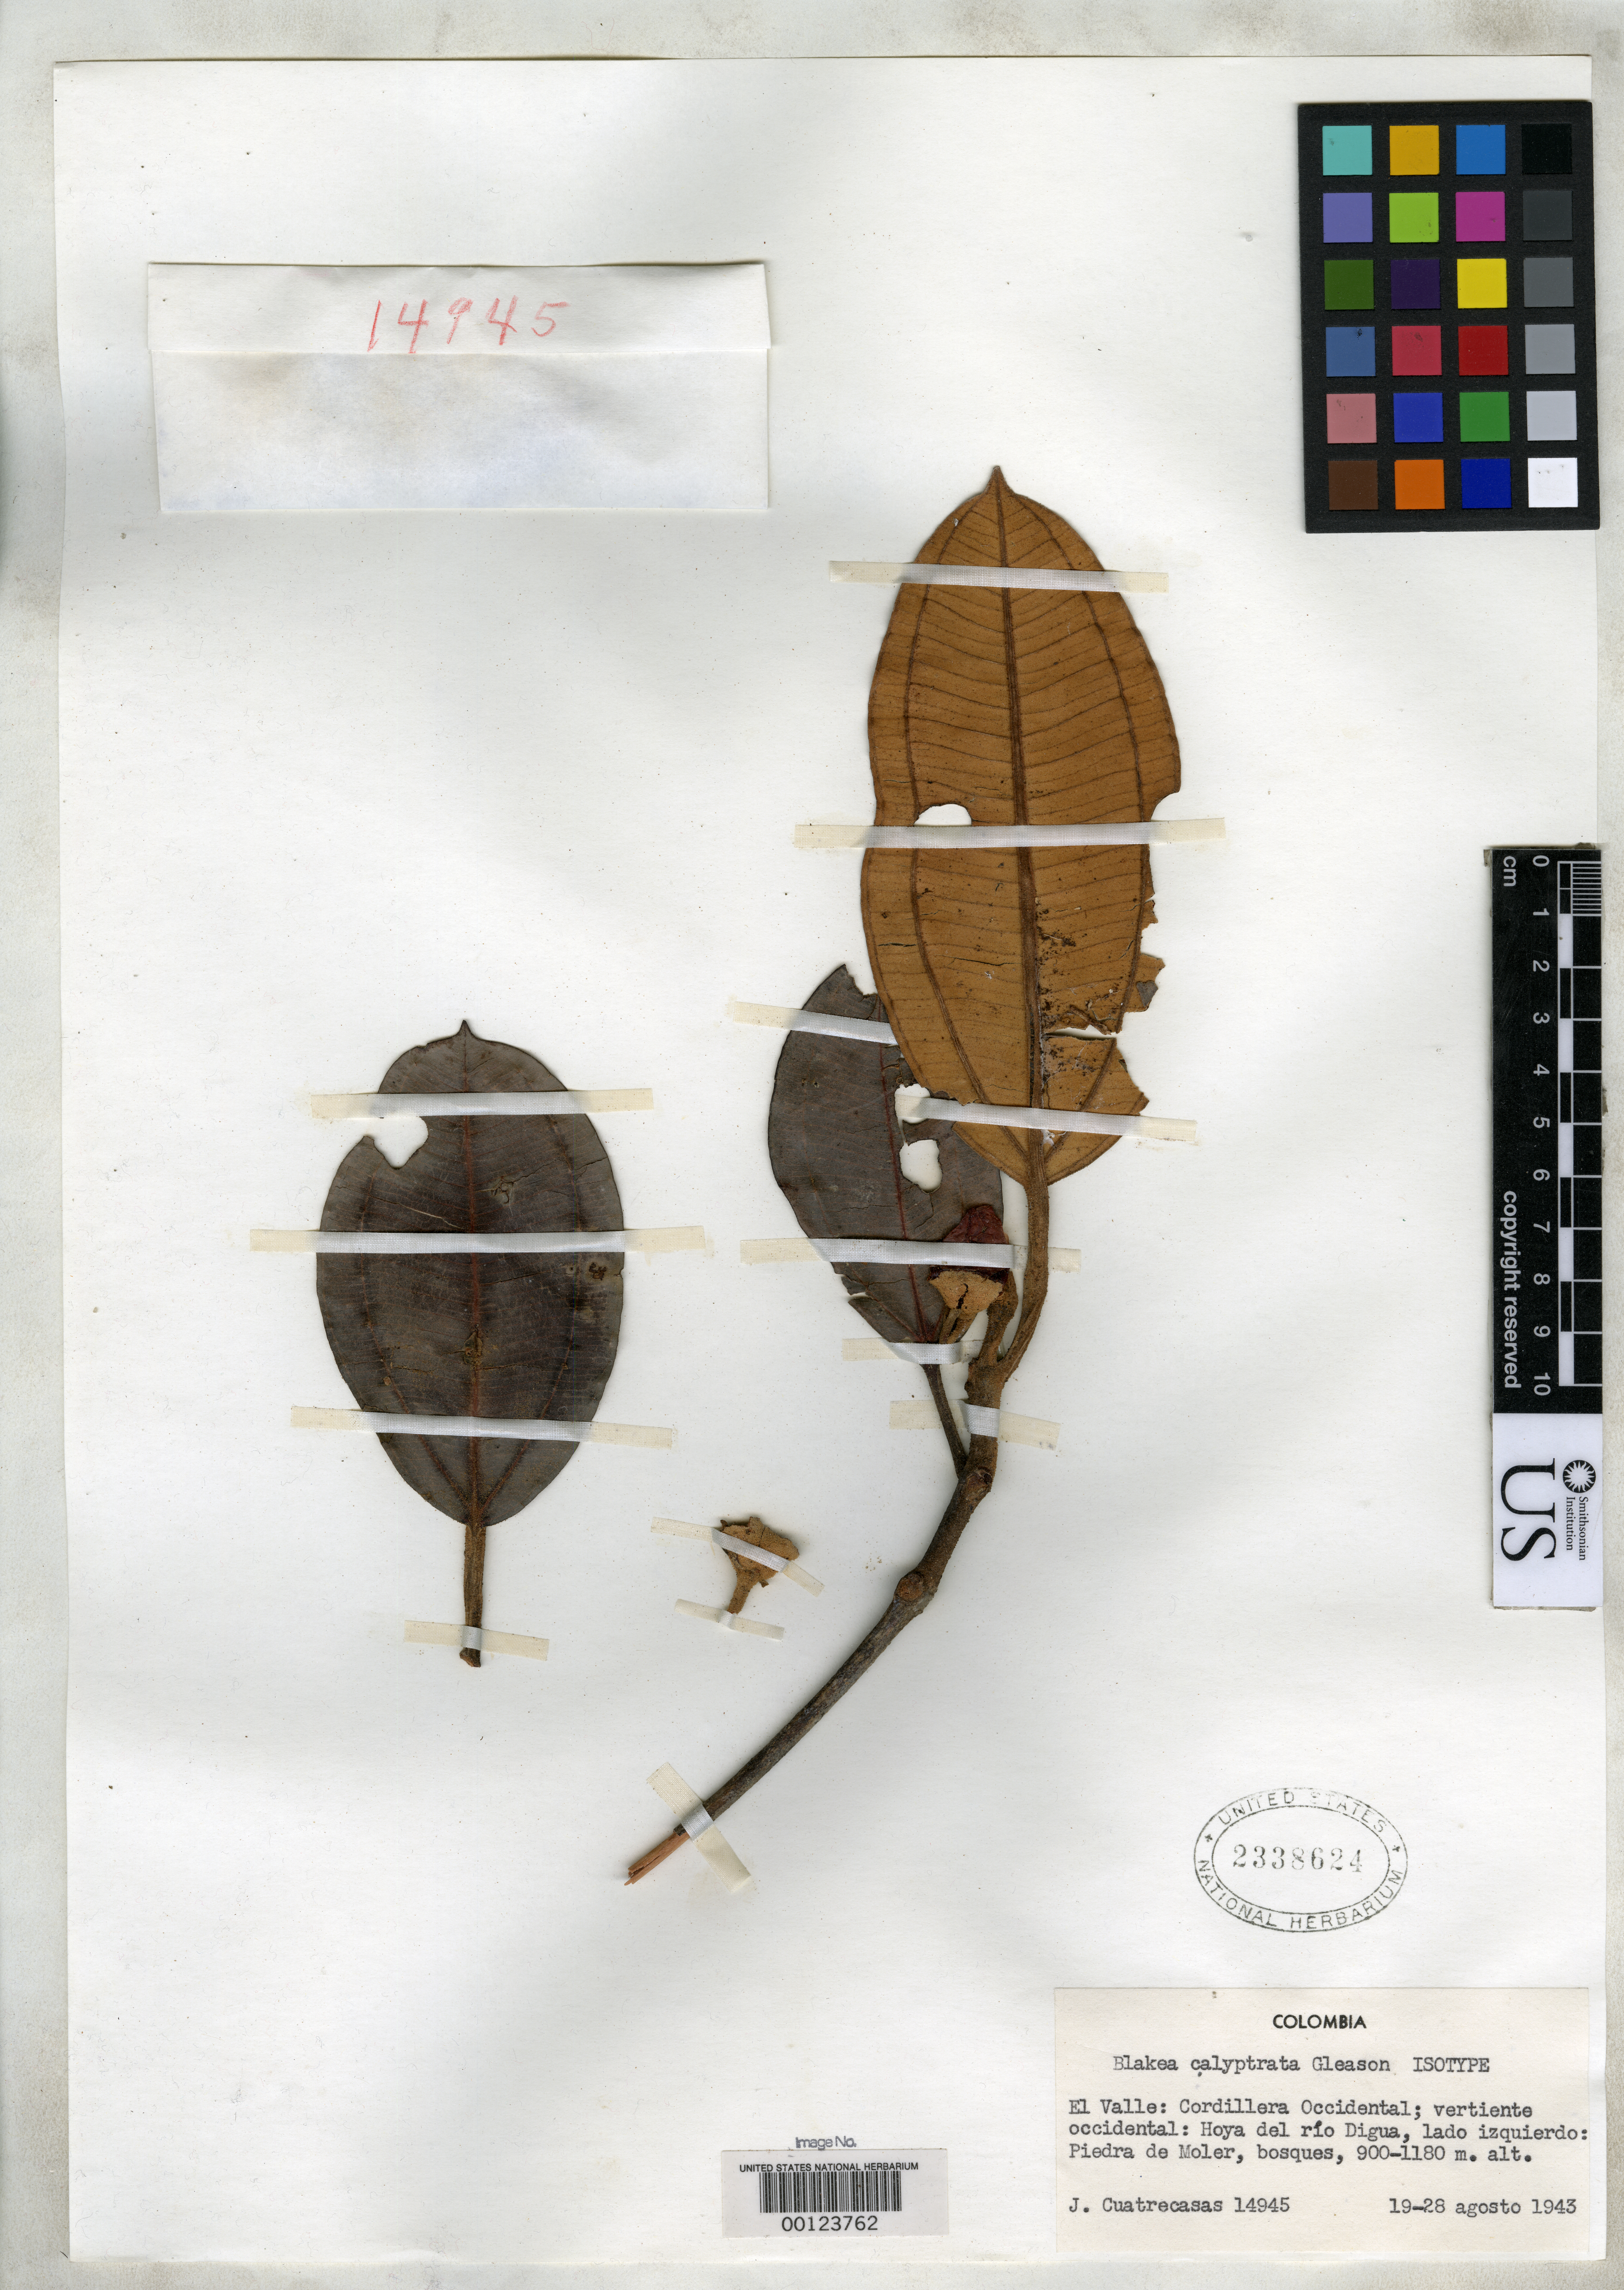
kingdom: Plantae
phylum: Tracheophyta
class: Magnoliopsida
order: Myrtales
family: Melastomataceae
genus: Blakea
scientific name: Blakea calyptrata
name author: Gleason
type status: Isotype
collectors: J. Cuatrecasas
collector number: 14945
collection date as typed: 19 Aug 1943 to 28 Aug 1943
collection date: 1943-08-19/1943-08-28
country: Colombia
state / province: Valle del Cauca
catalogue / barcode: US 2338624